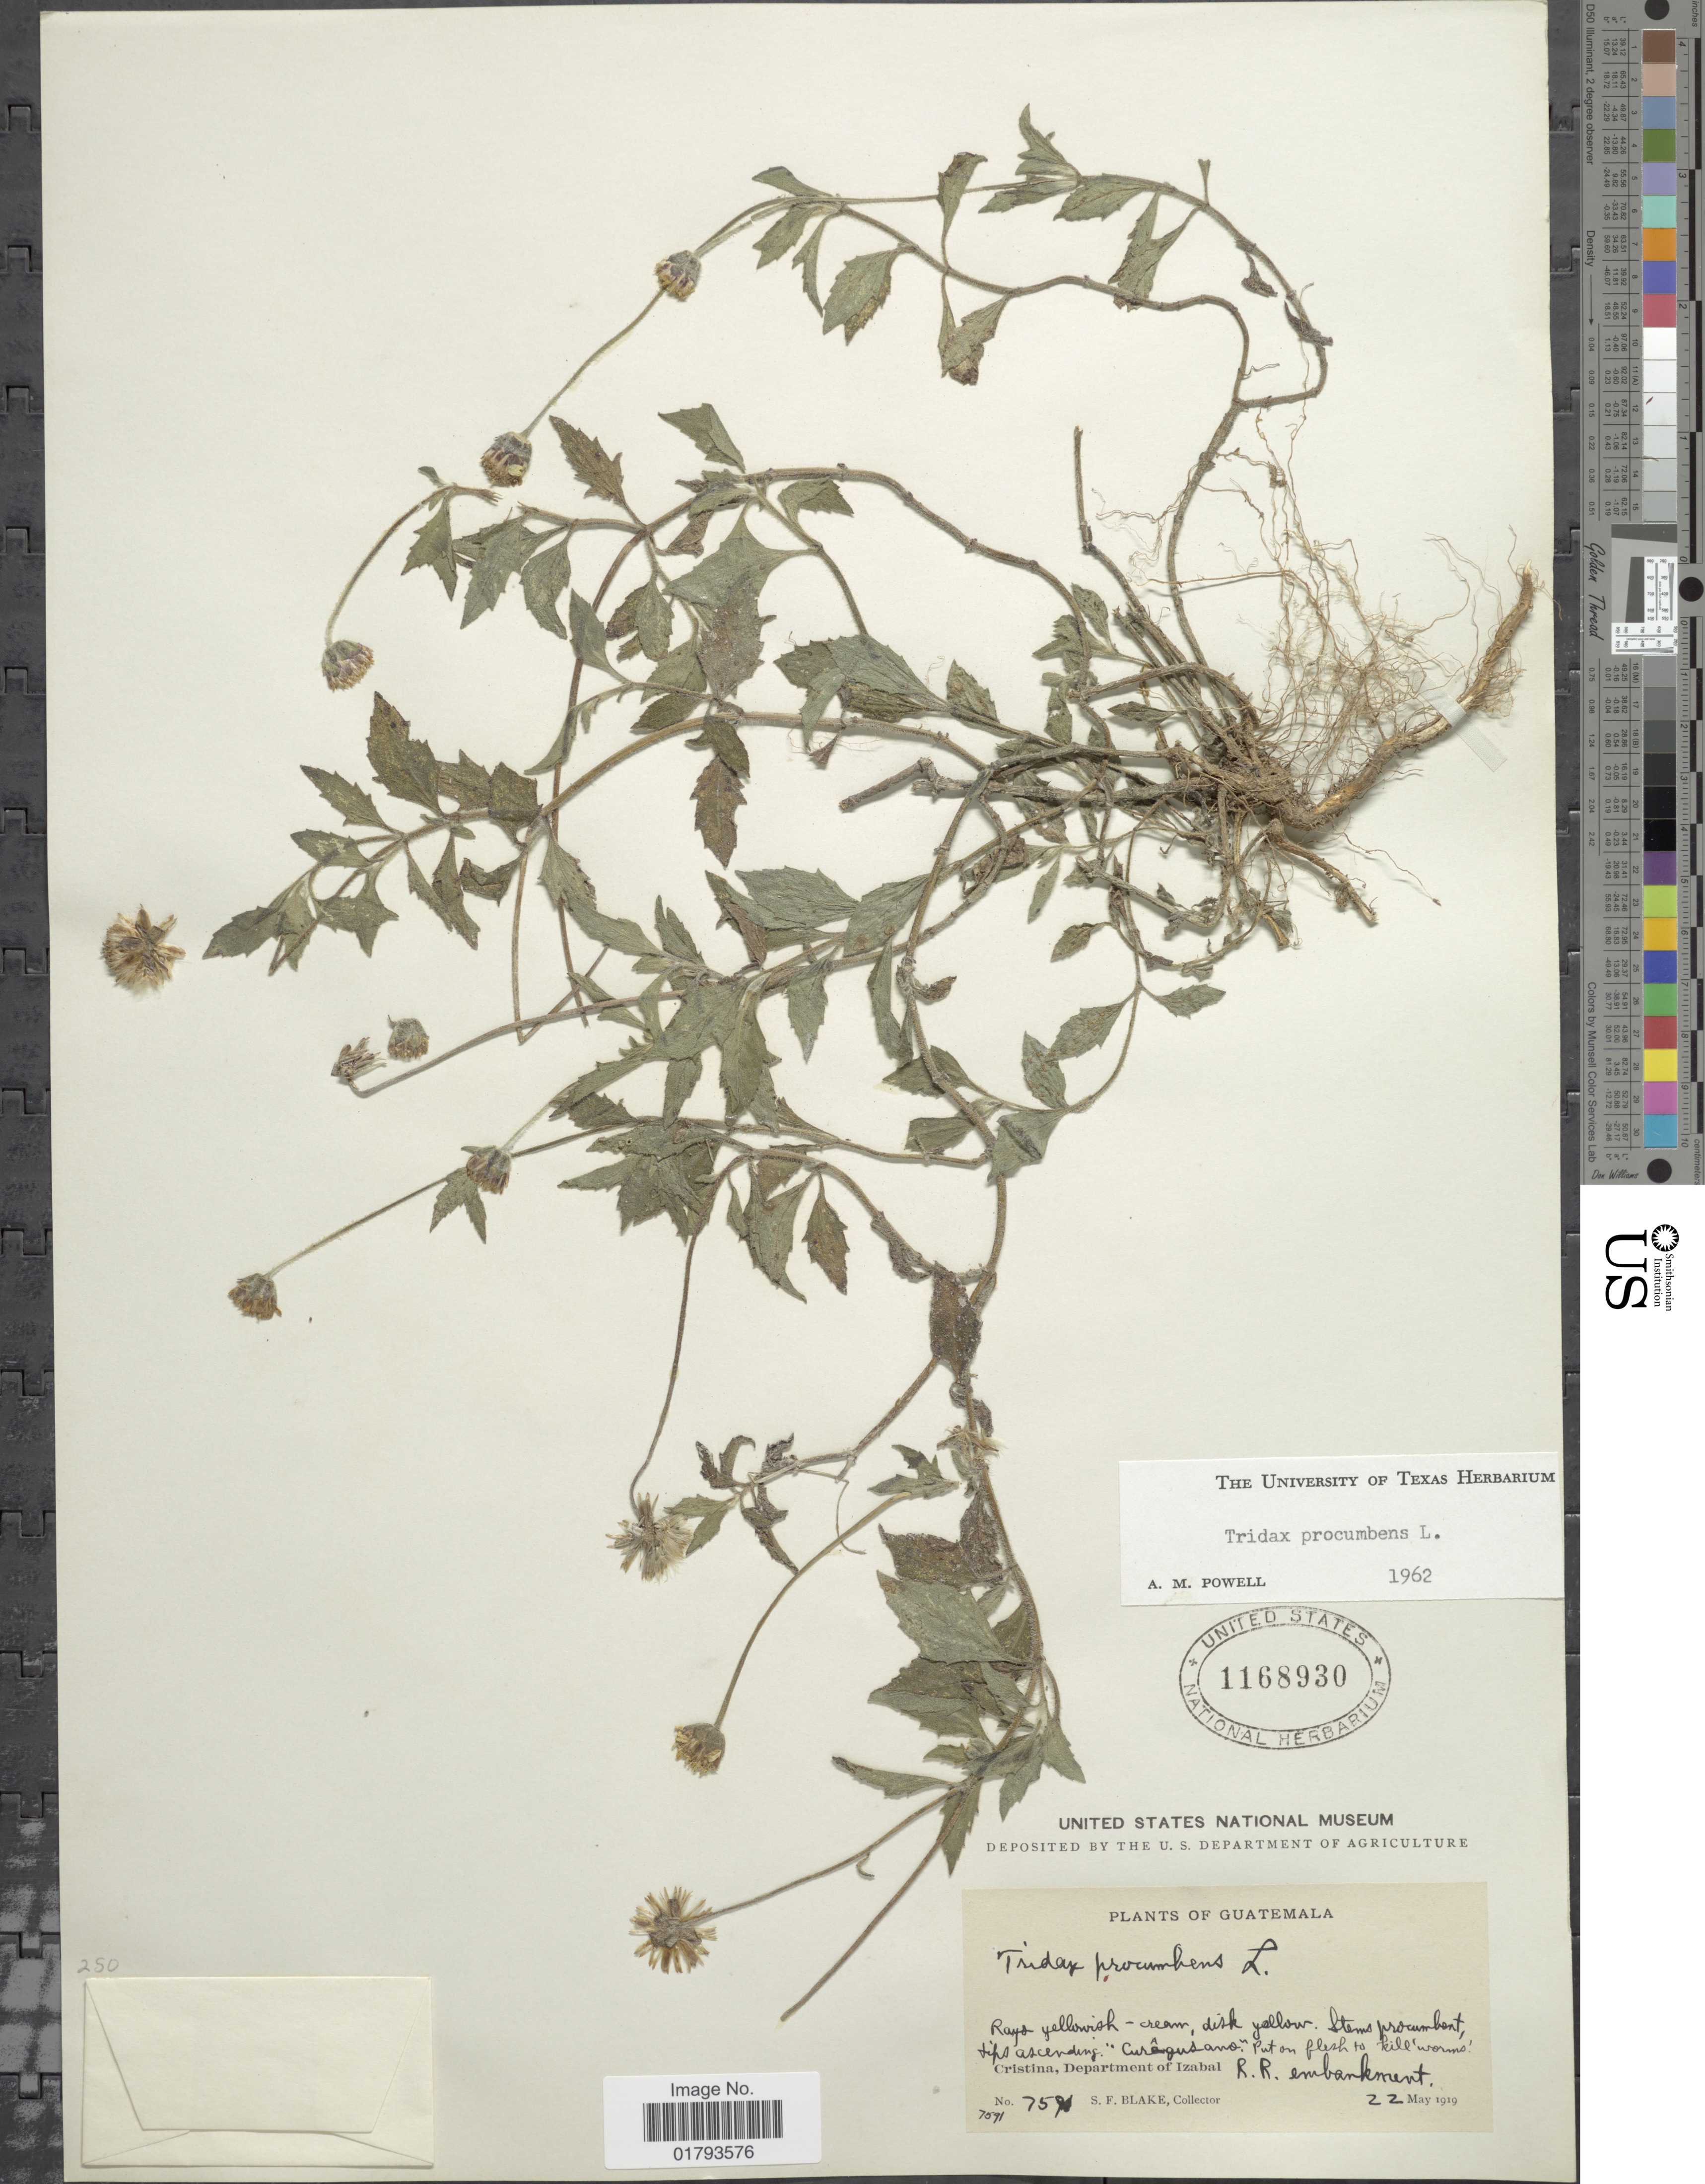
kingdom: Plantae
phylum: Tracheophyta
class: Magnoliopsida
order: Asterales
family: Asteraceae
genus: Tridax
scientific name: Tridax procumbens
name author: L.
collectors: S. Blake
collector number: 7591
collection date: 1919-05-22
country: Guatemala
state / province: Izabal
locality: Cristina, Department of Izabal R.R. Embarkment.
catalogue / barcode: US 1168930